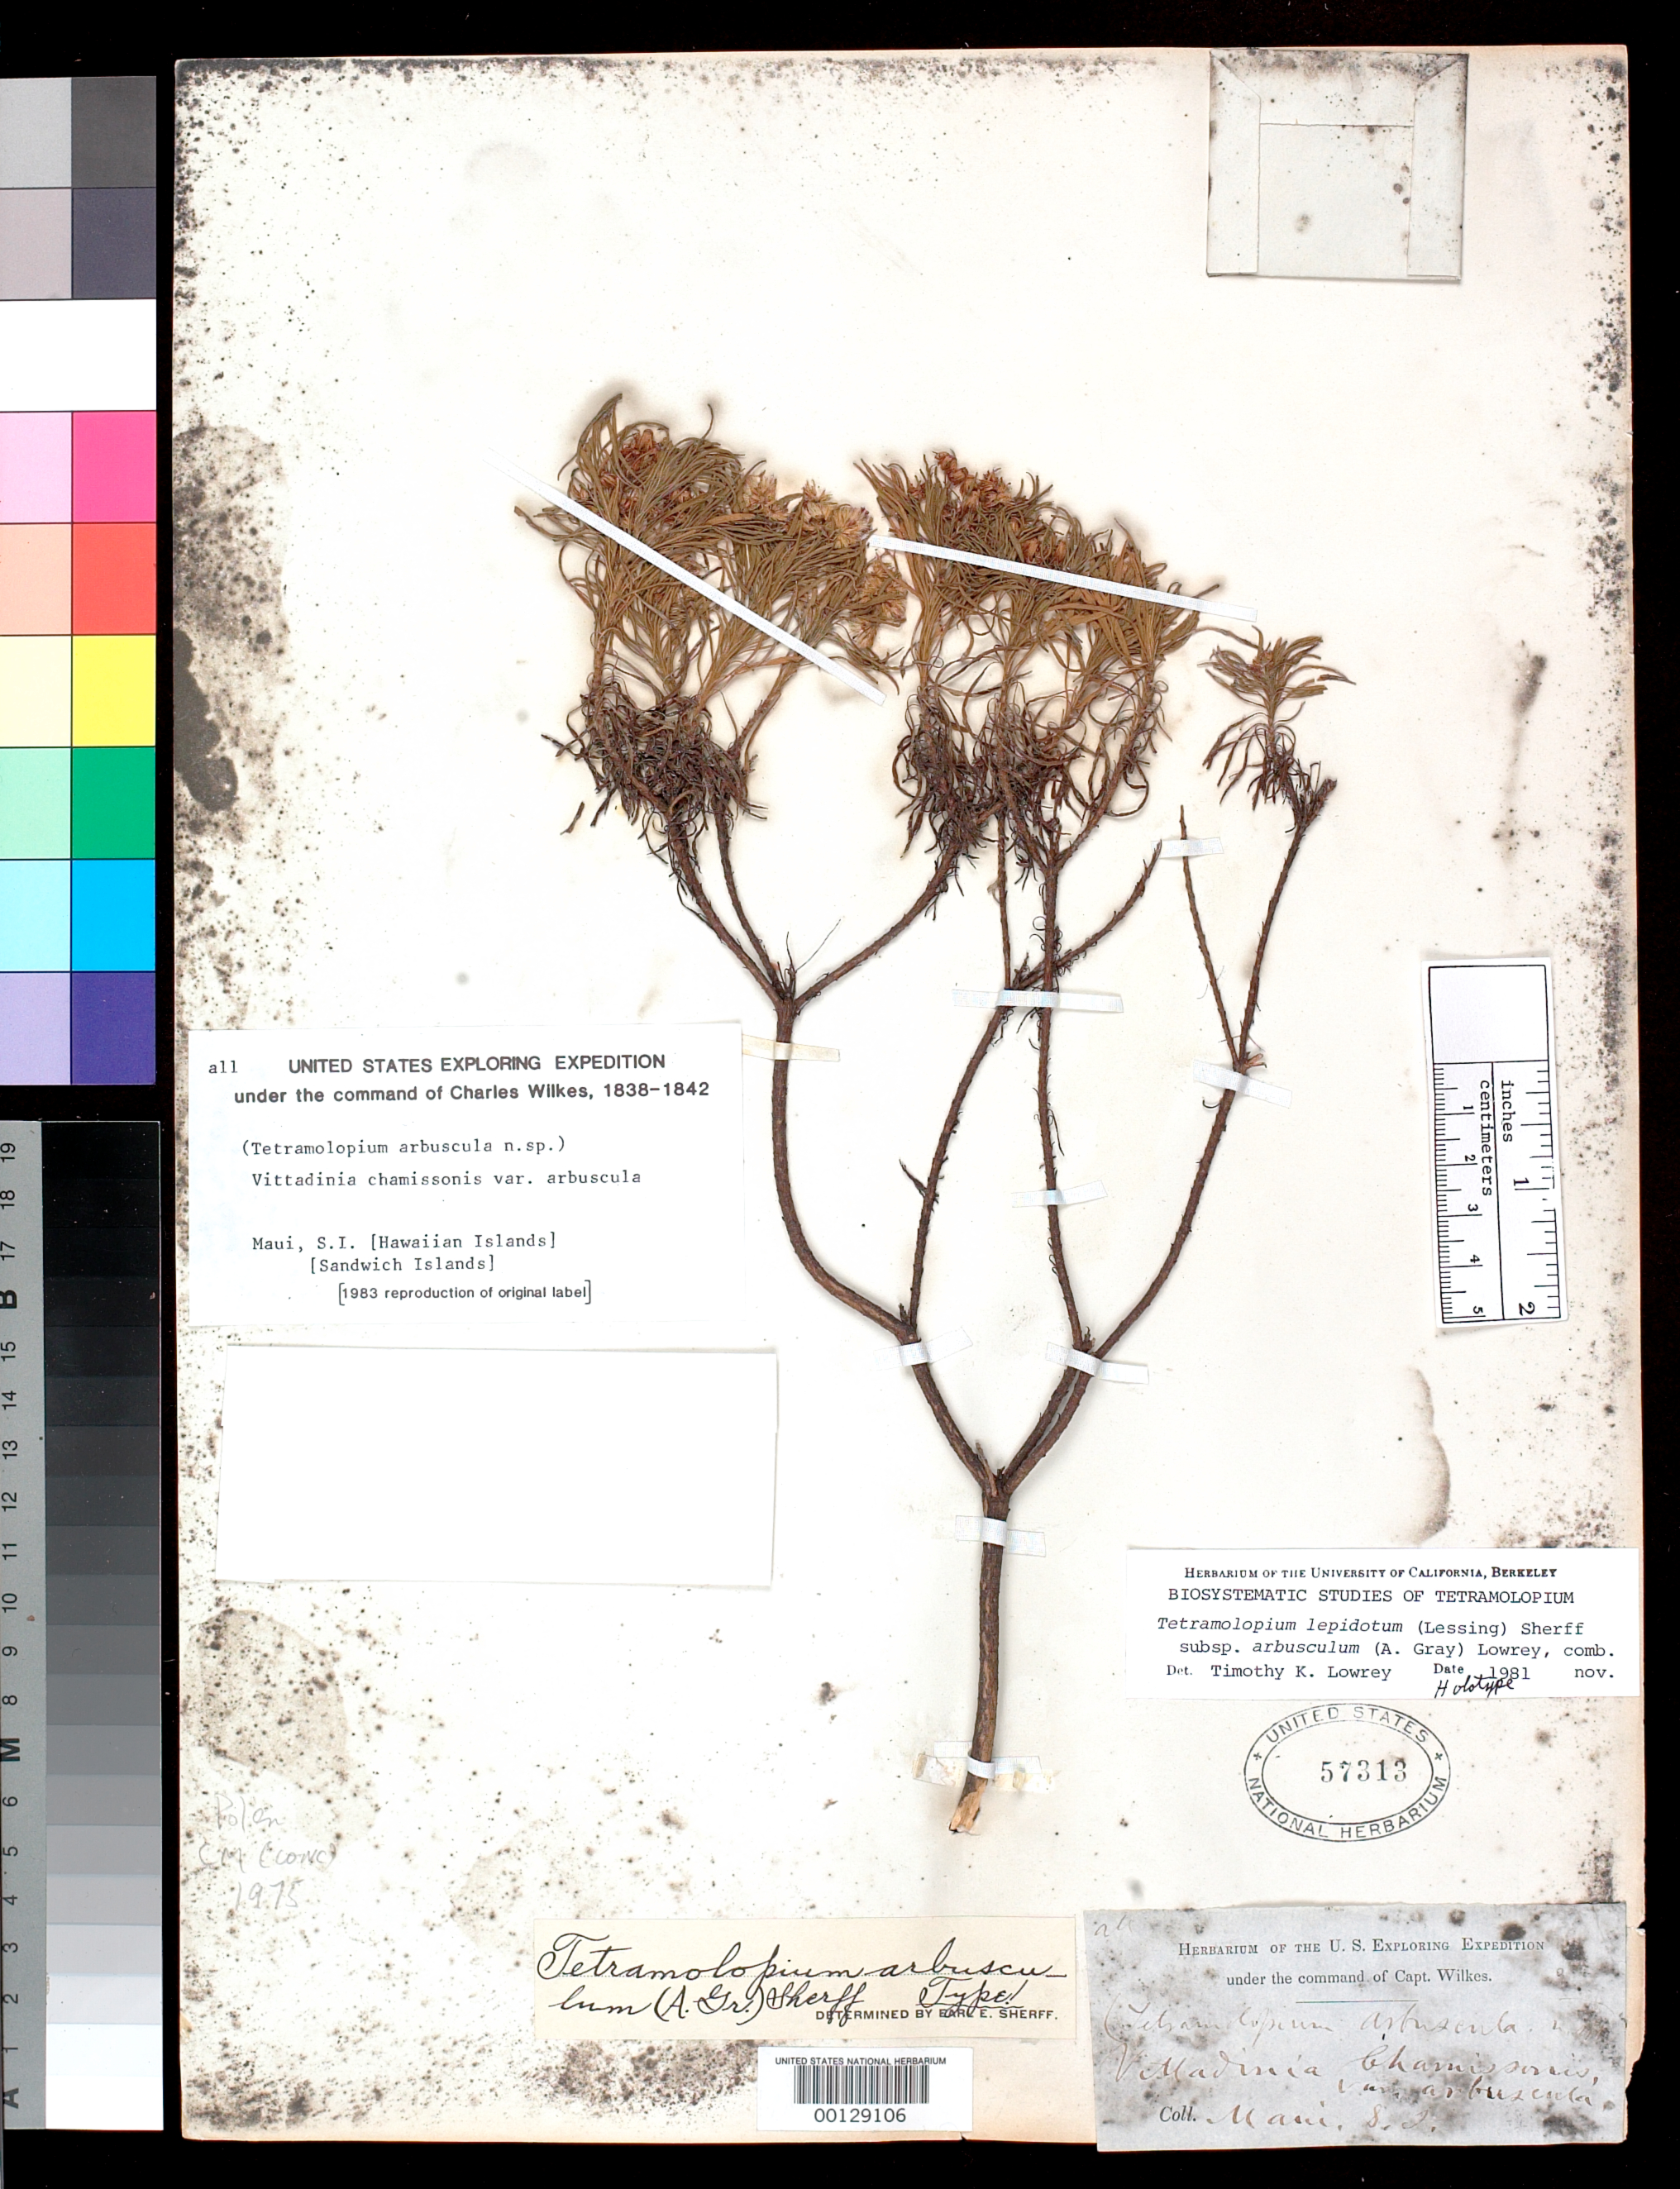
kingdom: Plantae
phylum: Tracheophyta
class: Magnoliopsida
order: Asterales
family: Asteraceae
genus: Vittadinia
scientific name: Vittadinia chamissonis var. arbuscula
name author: A. Gray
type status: Holotype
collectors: Wilkes Explor. Exped.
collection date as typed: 1838 to -- --- 1842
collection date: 1838/1842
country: United States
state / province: Hawaii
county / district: Maui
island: Maui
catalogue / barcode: US 57313